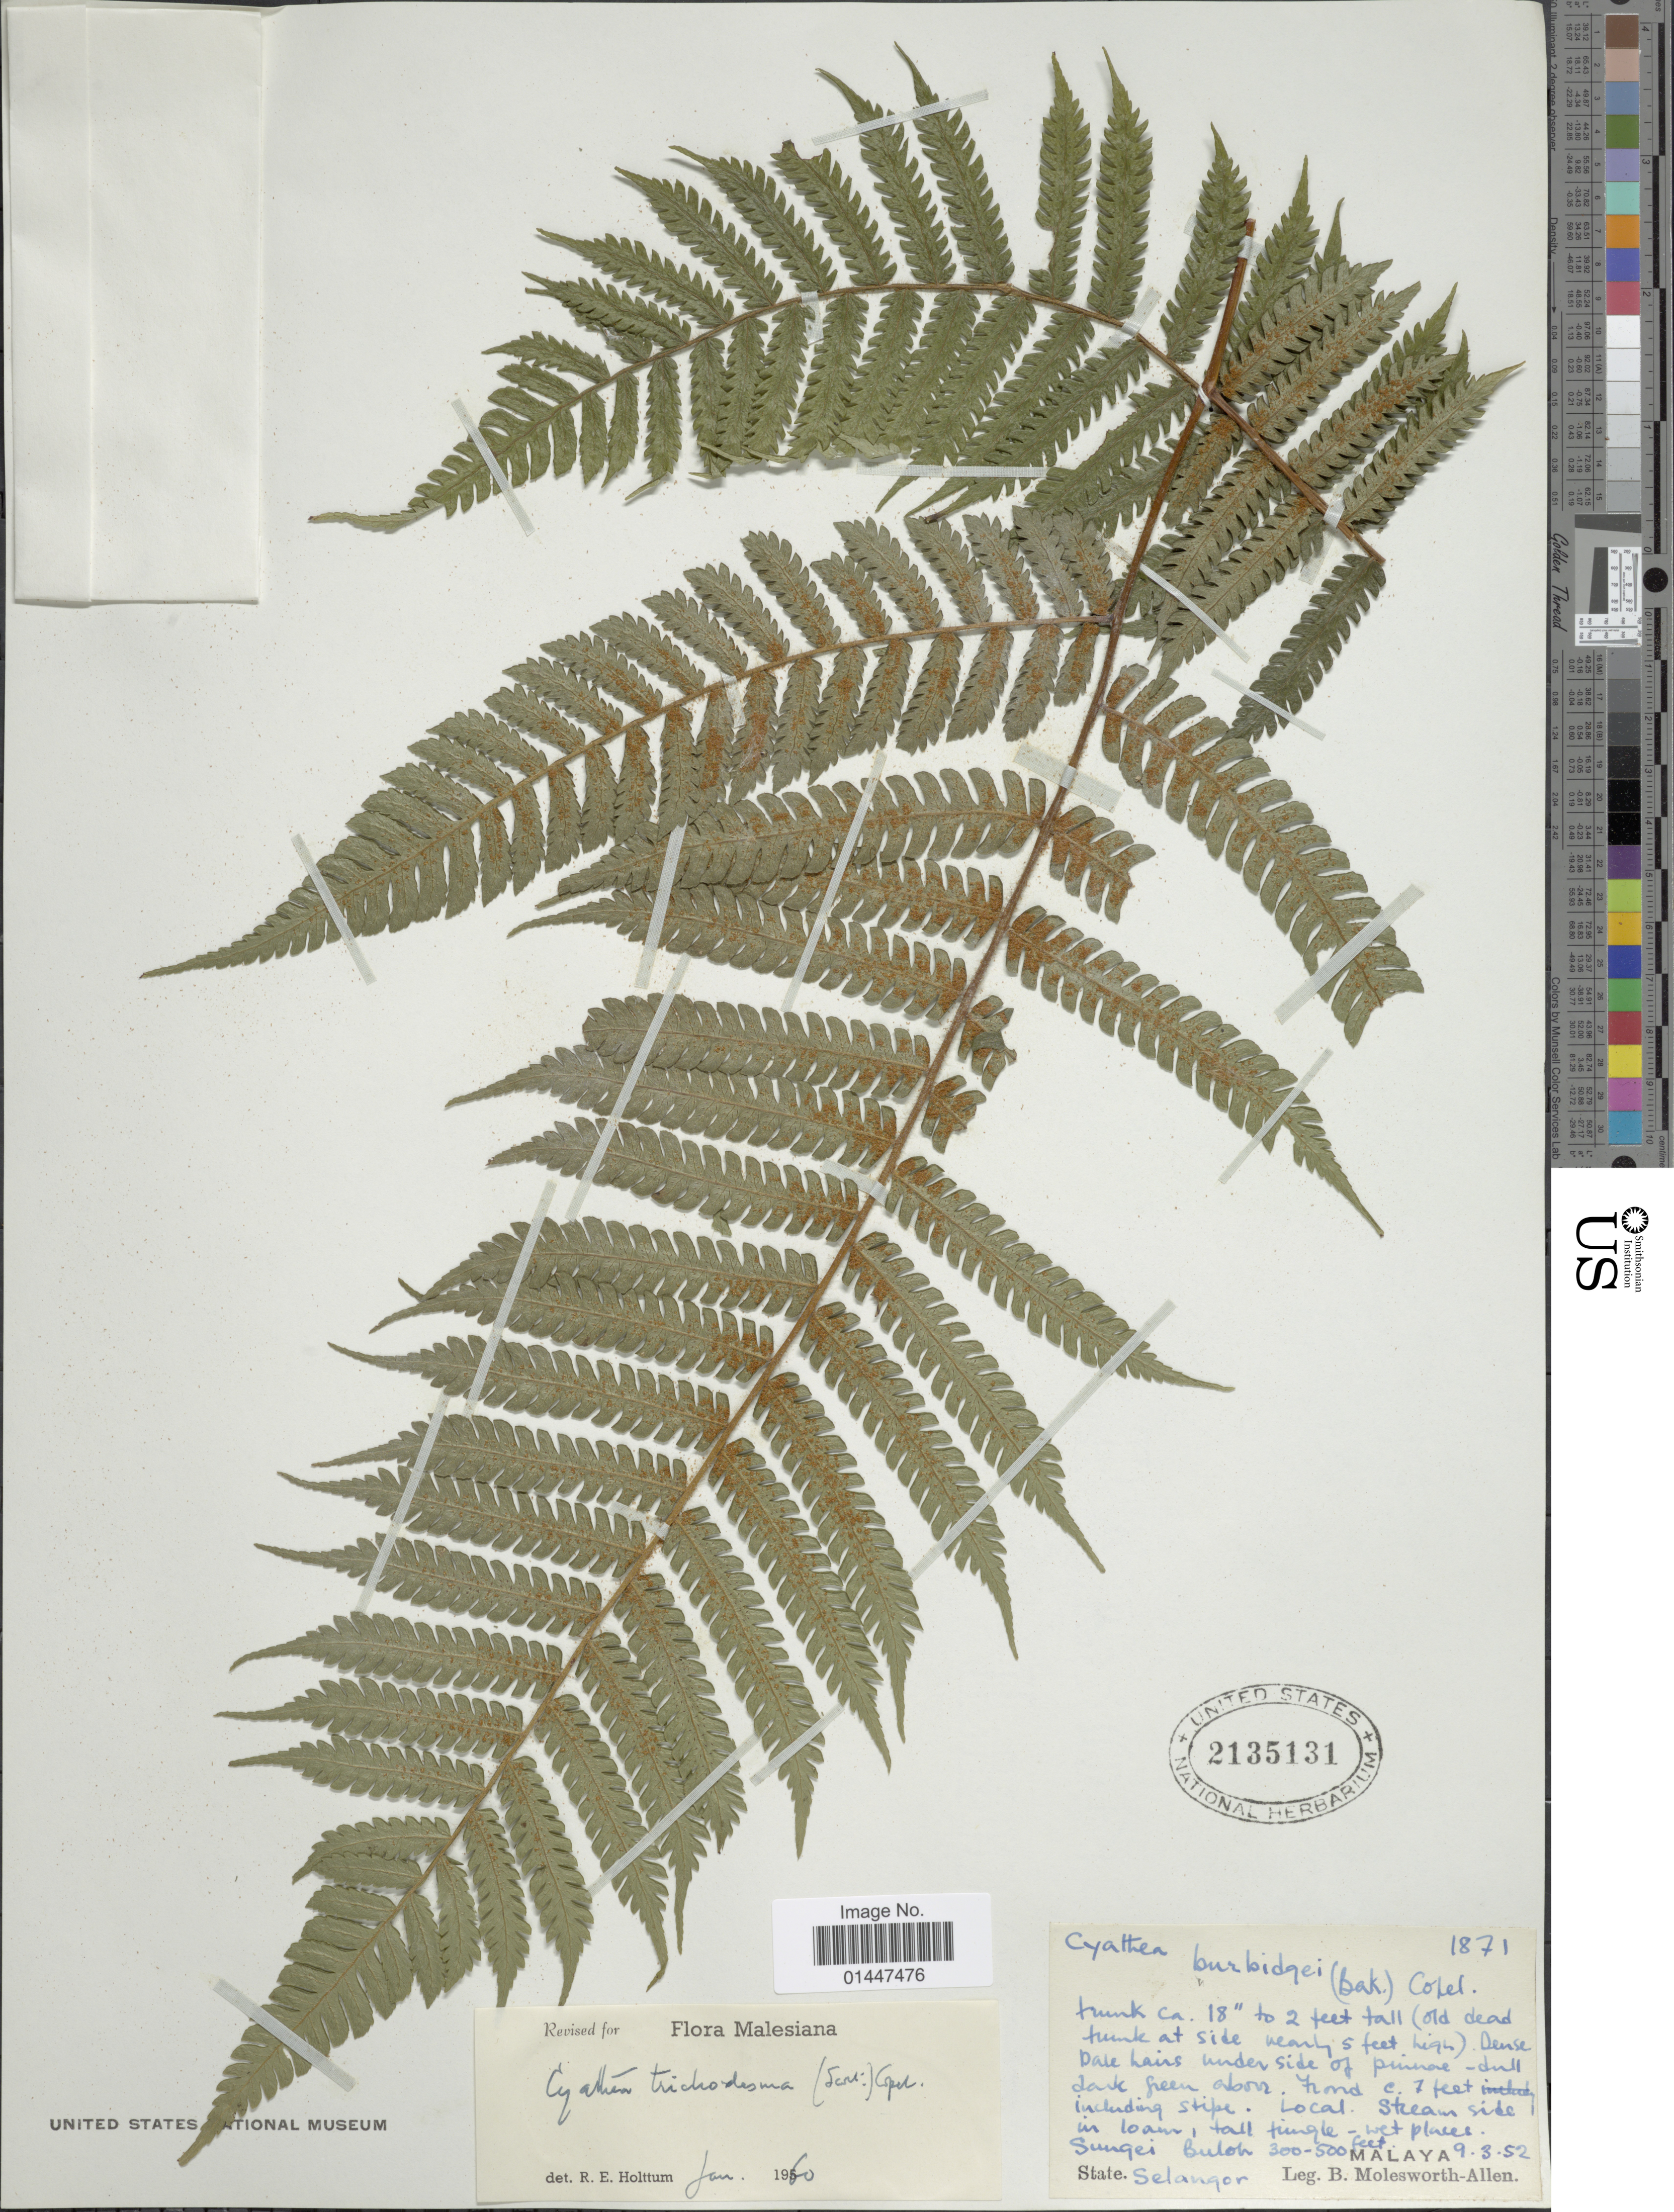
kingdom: Plantae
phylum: Tracheophyta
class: Polypodiopsida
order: Cyatheales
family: Cyatheaceae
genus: Sphaeropteris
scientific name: Sphaeropteris trichodesma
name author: (Scort. ex Bedd.) R.M. Tryon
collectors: B. E. G. Molesworth-Allen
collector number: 1871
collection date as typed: Transcribed d/m/y: 9/3/52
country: Malaysia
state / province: Selangor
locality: Stream side in loam, tall tringle- wet places. Sungei Buloh. Malaya.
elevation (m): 91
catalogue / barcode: US 2135131